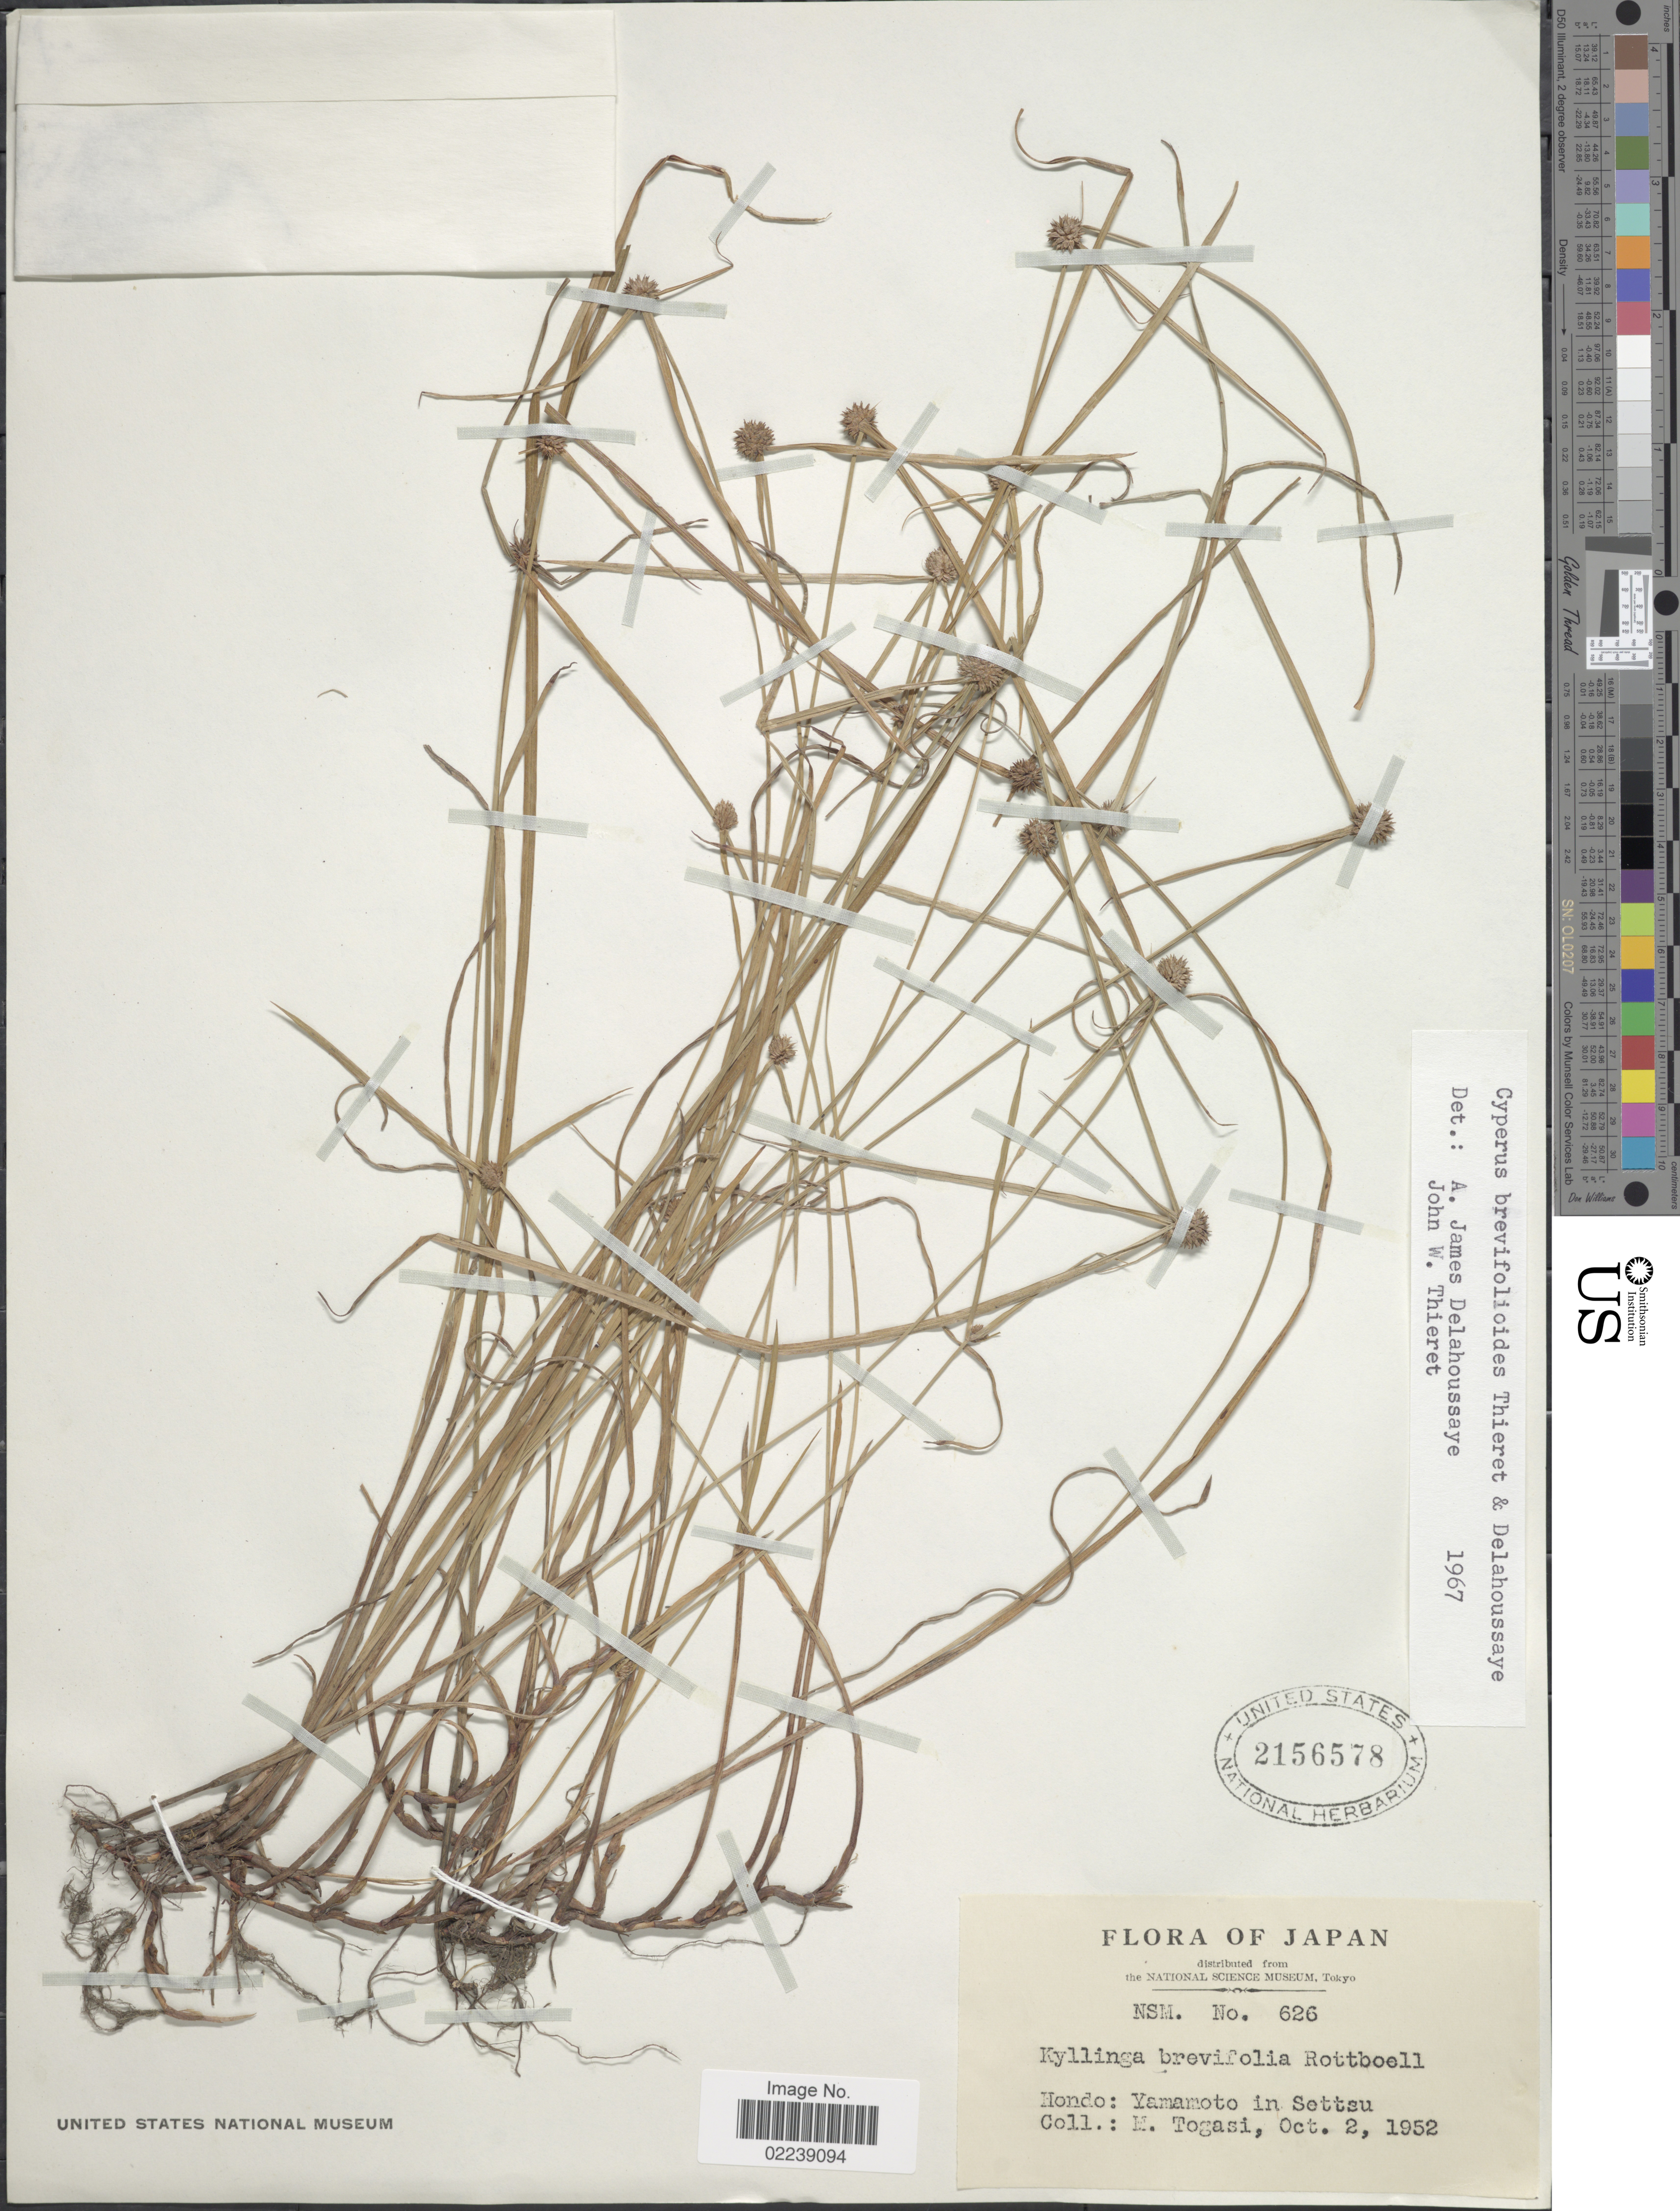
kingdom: Plantae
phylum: Tracheophyta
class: Liliopsida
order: Poales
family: Cyperaceae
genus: Cyperus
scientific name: Cyperus brevifolioides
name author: Thieret & Delahouss.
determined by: Strong, M. T., (US), Smithsonian Institution - National Museum of Natural History (UNITED STATES)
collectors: M. Togasi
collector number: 626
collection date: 1952-10-02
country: Japan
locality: Hondo: Yamamoto in Settsu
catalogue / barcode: US 2156578